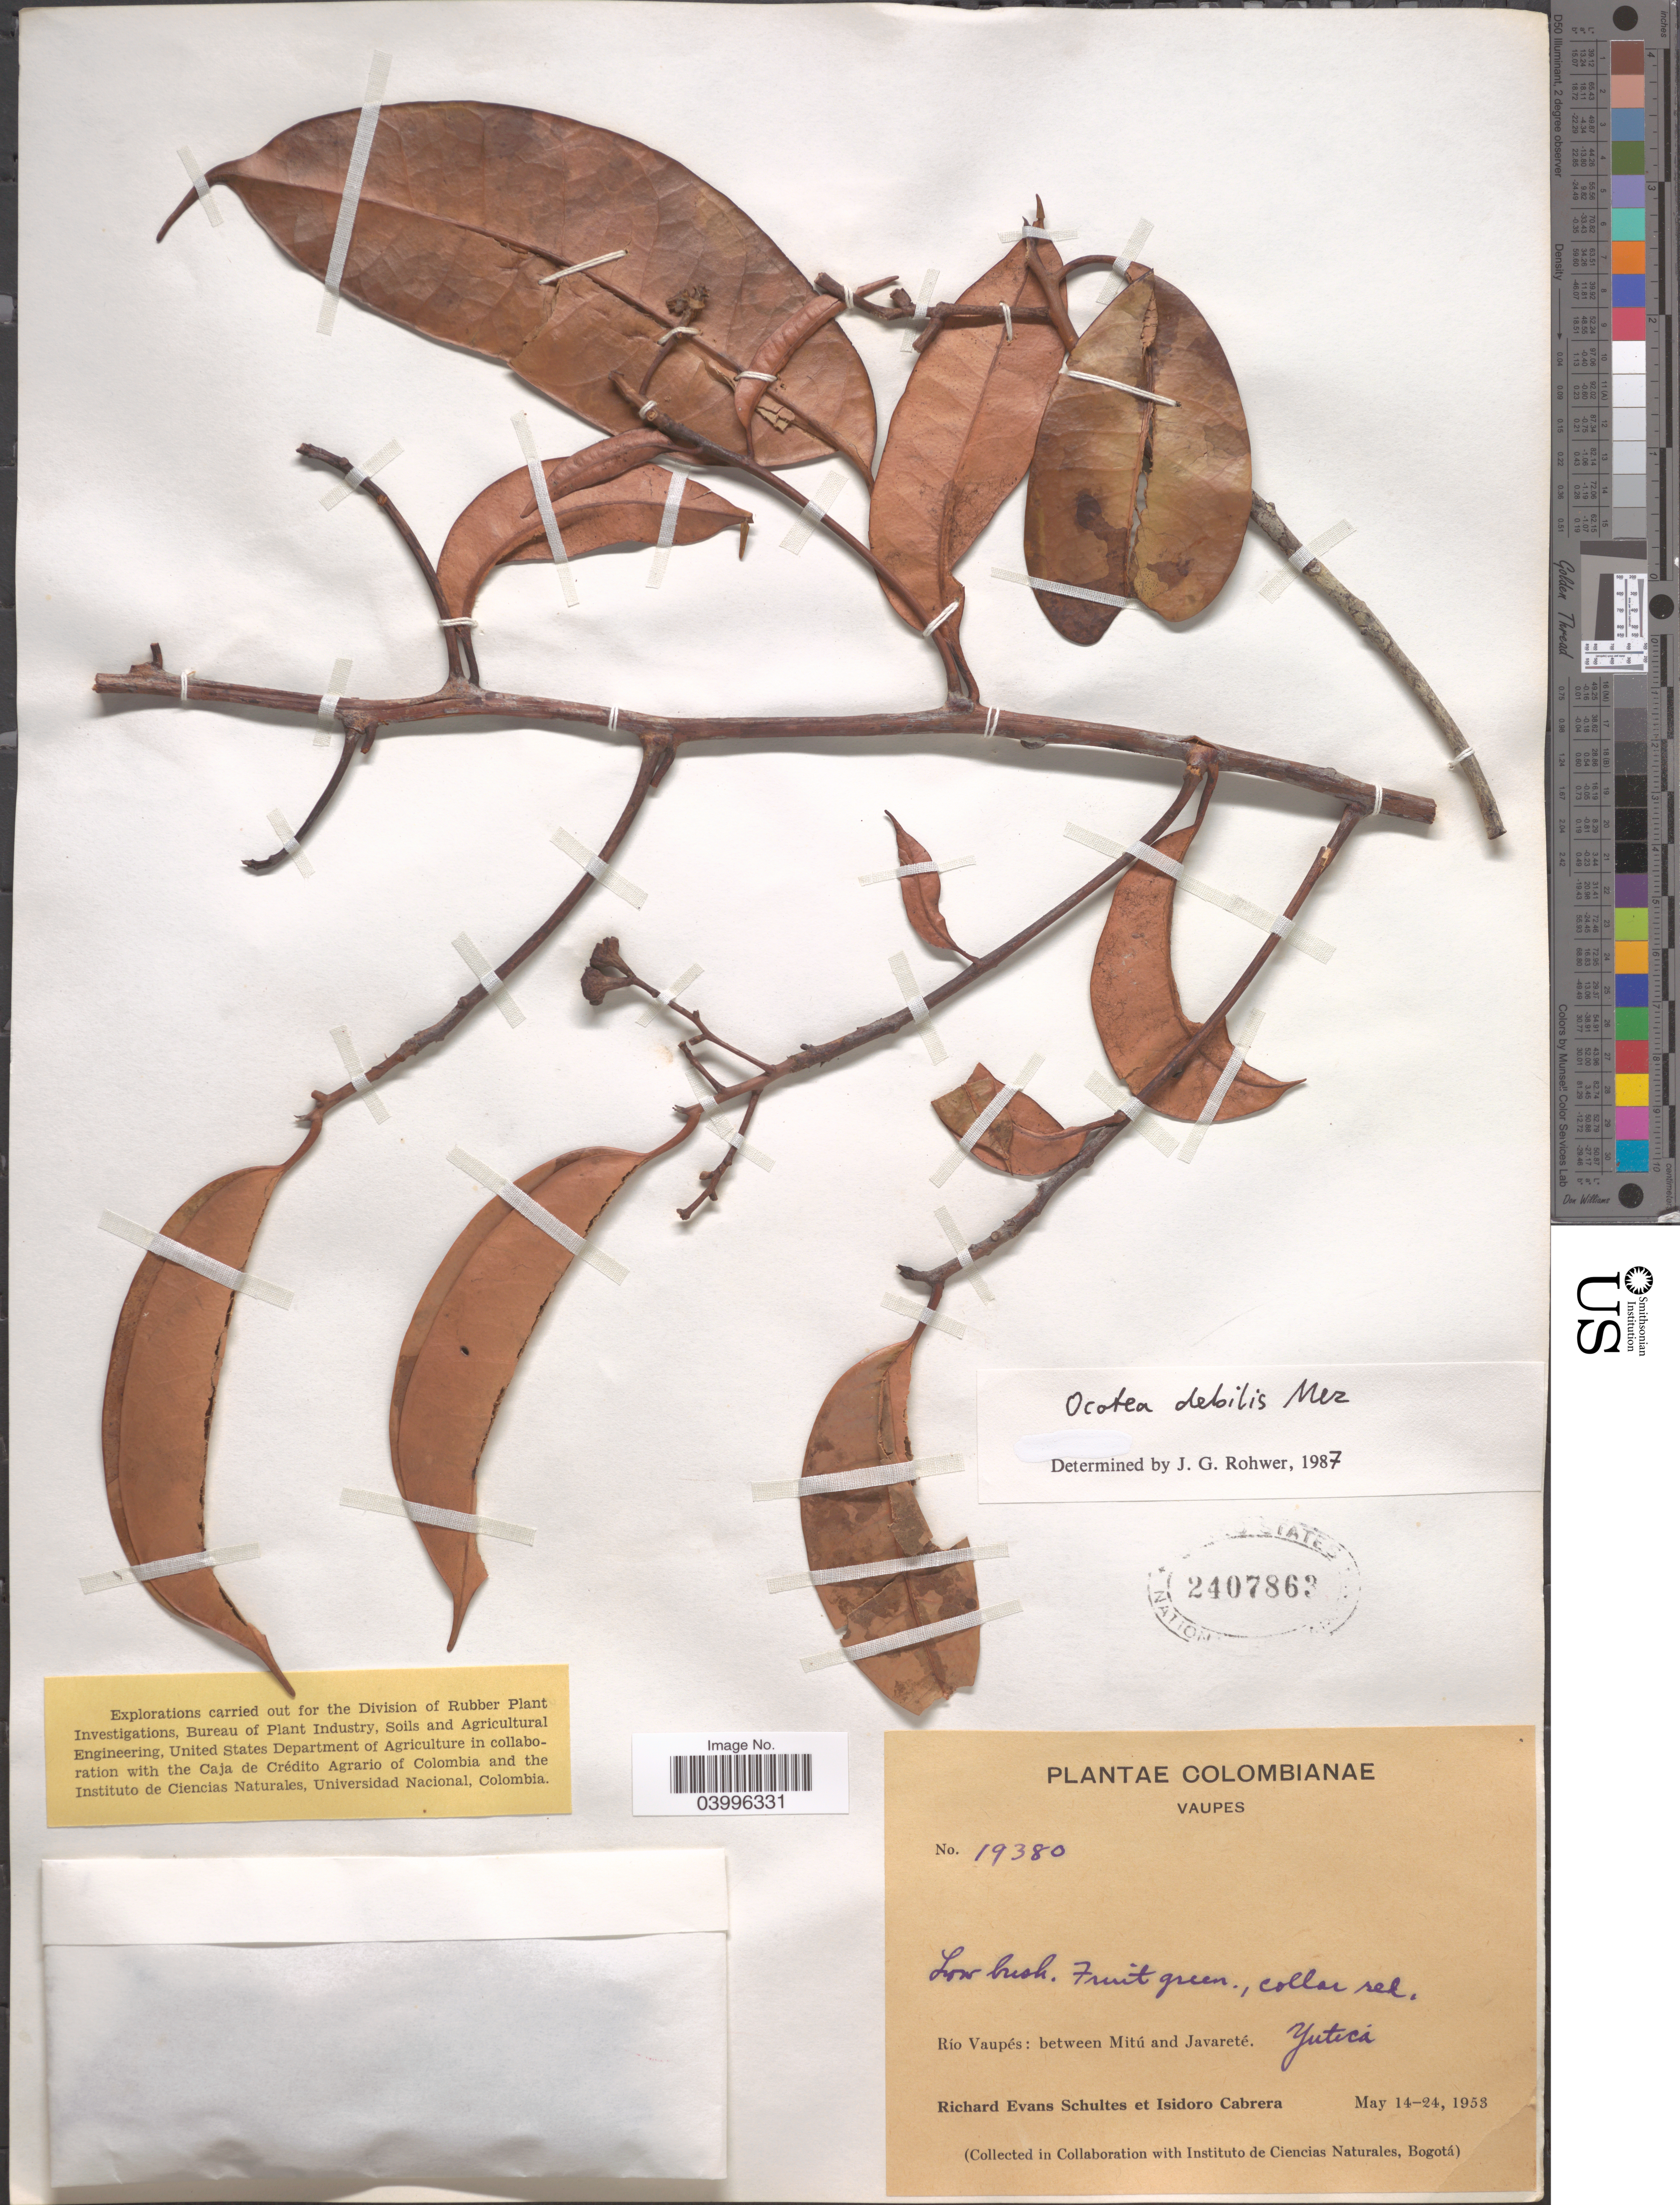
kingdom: Plantae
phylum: Tracheophyta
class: Magnoliopsida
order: Laurales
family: Lauraceae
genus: Ocotea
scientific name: Ocotea debilis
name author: Mez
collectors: R. E. Schultes & I. Cabrera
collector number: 19380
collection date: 1953-05-14/1953-05-24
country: Colombia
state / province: Vaupés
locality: Río Vaupés: between Mitú and Javareté. Yutica.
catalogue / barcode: US 2407863